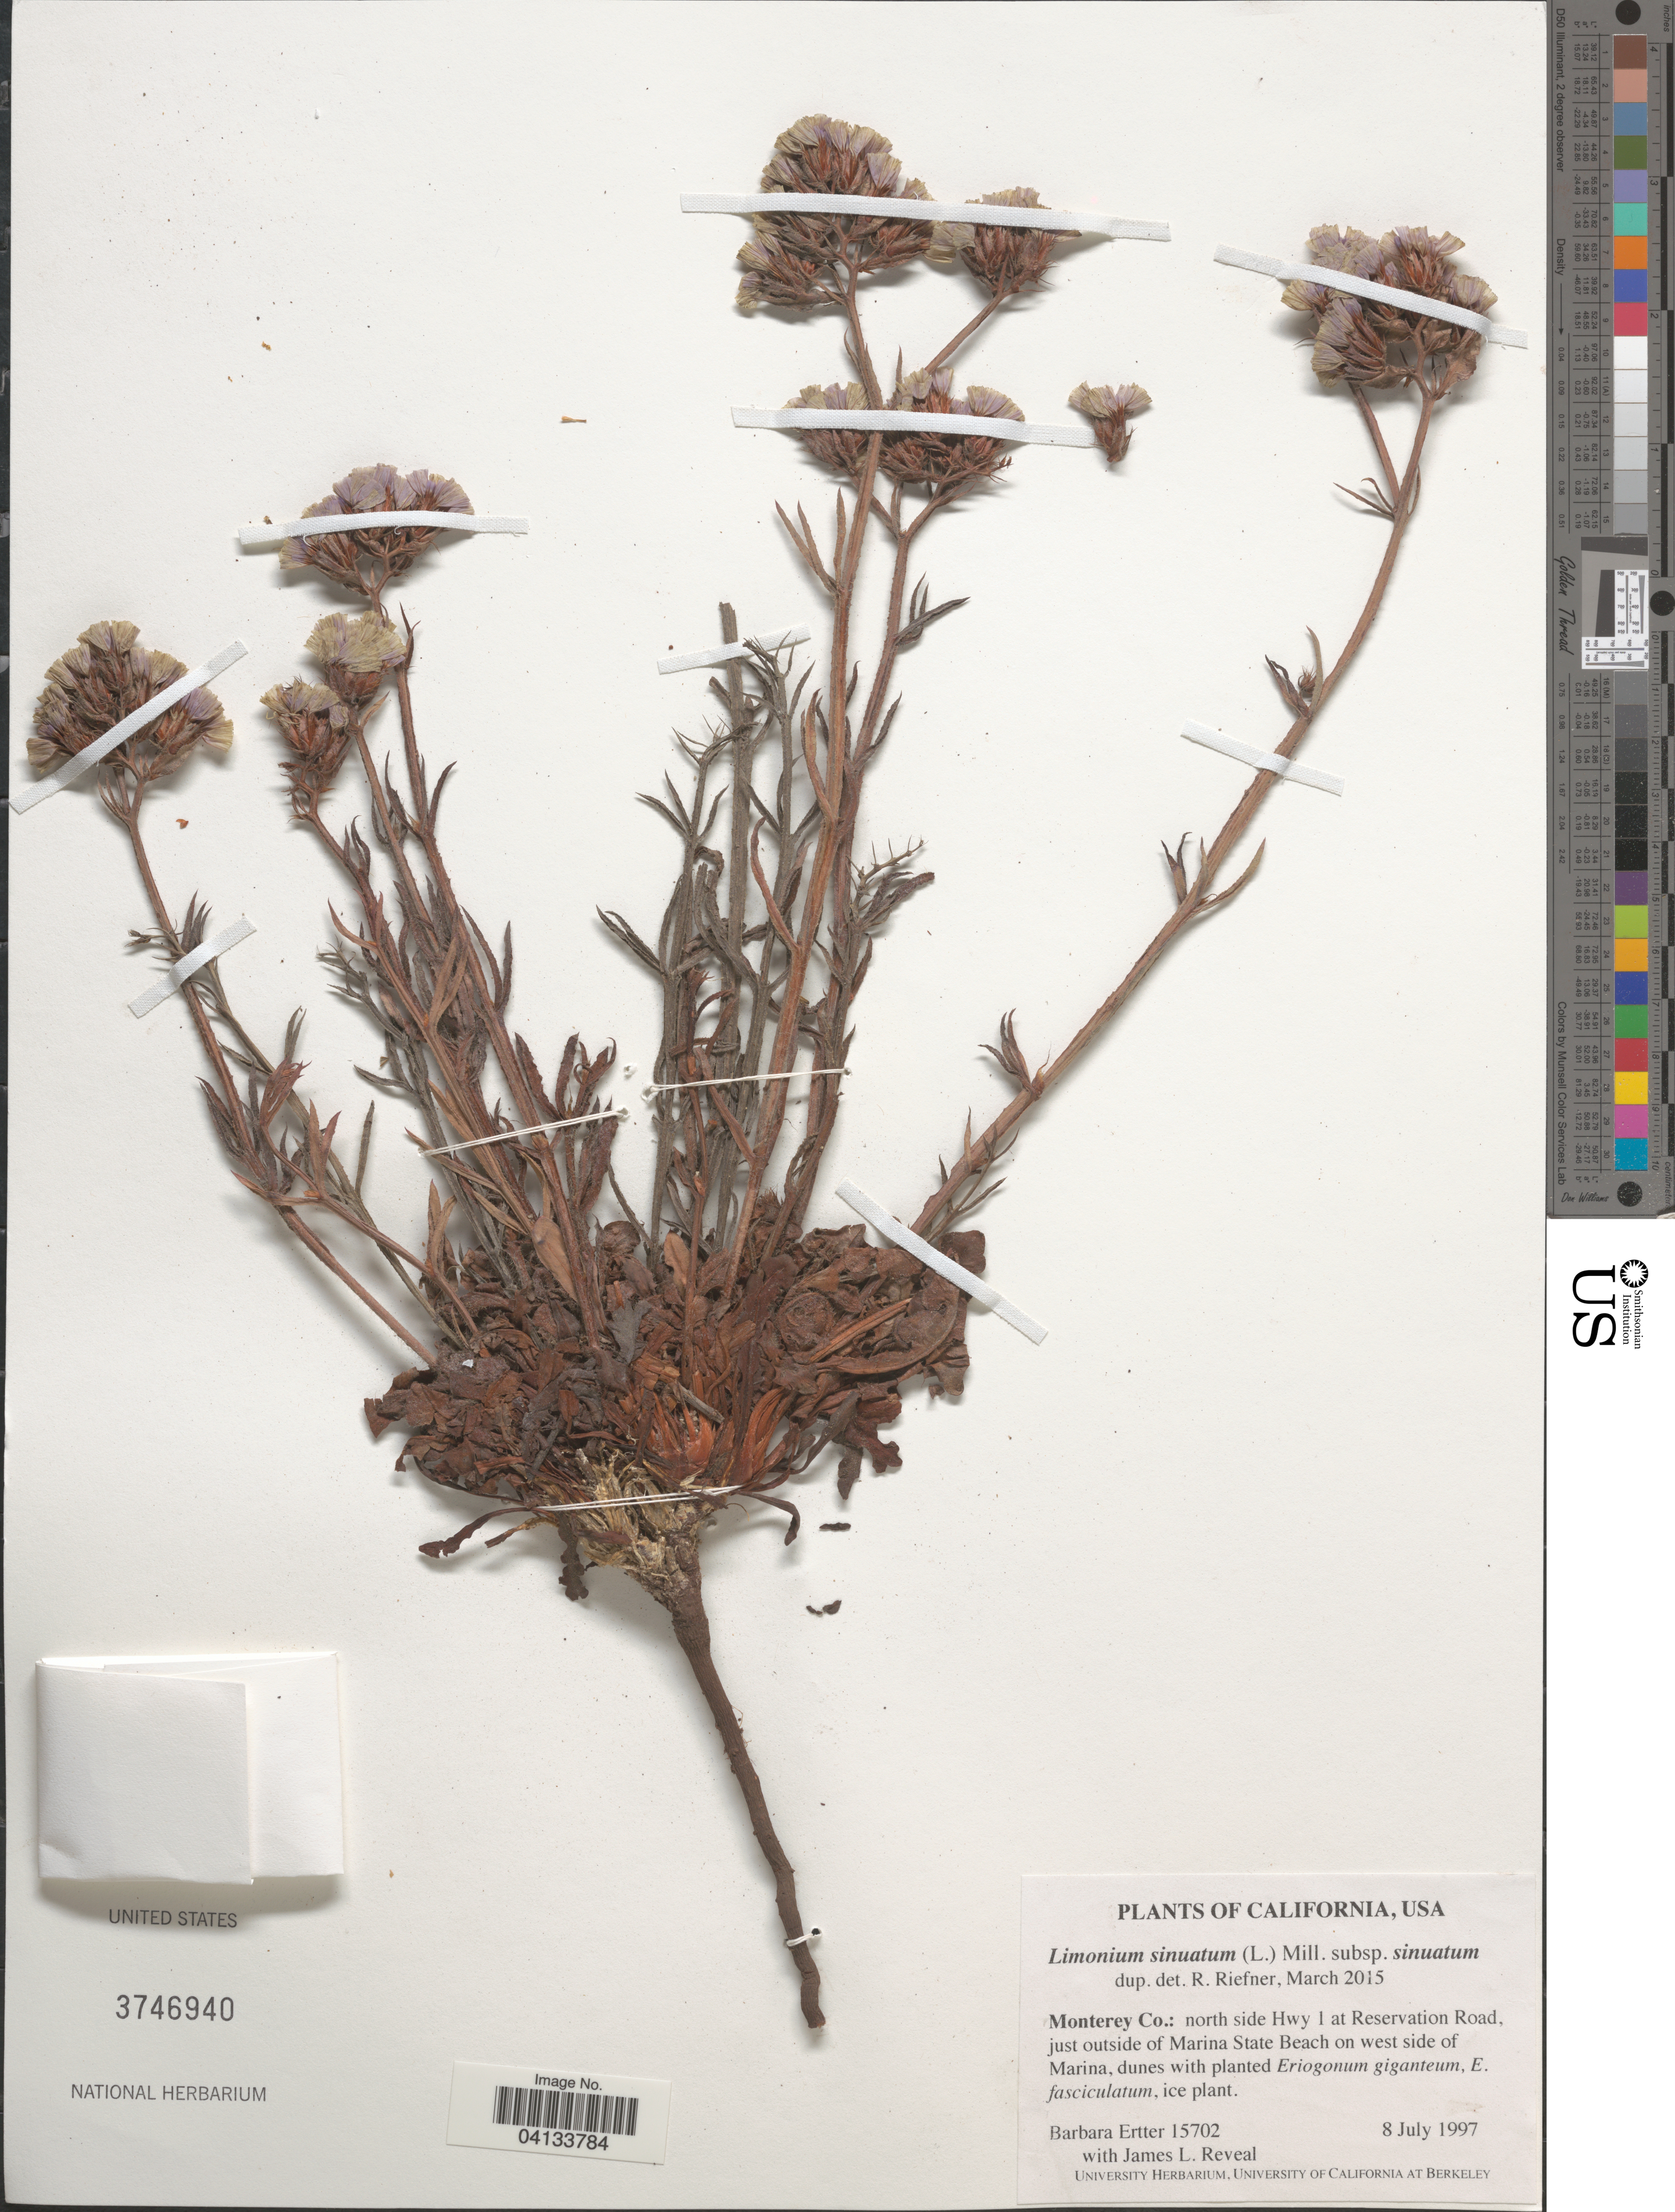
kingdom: Plantae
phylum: Tracheophyta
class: Magnoliopsida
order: Caryophyllales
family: Plumbaginaceae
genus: Limonium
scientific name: Limonium sinuatum subsp. sinuatum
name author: (L.) Mill.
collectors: B. Ertter & J. L. Reveal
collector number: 15702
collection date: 1997-07-08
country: United States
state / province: California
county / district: Monterey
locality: Monterey Co.: north side Hwy 1 at Reservation Road, just outside of Marina State Beach on west side of Marina.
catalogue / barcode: US 3746940